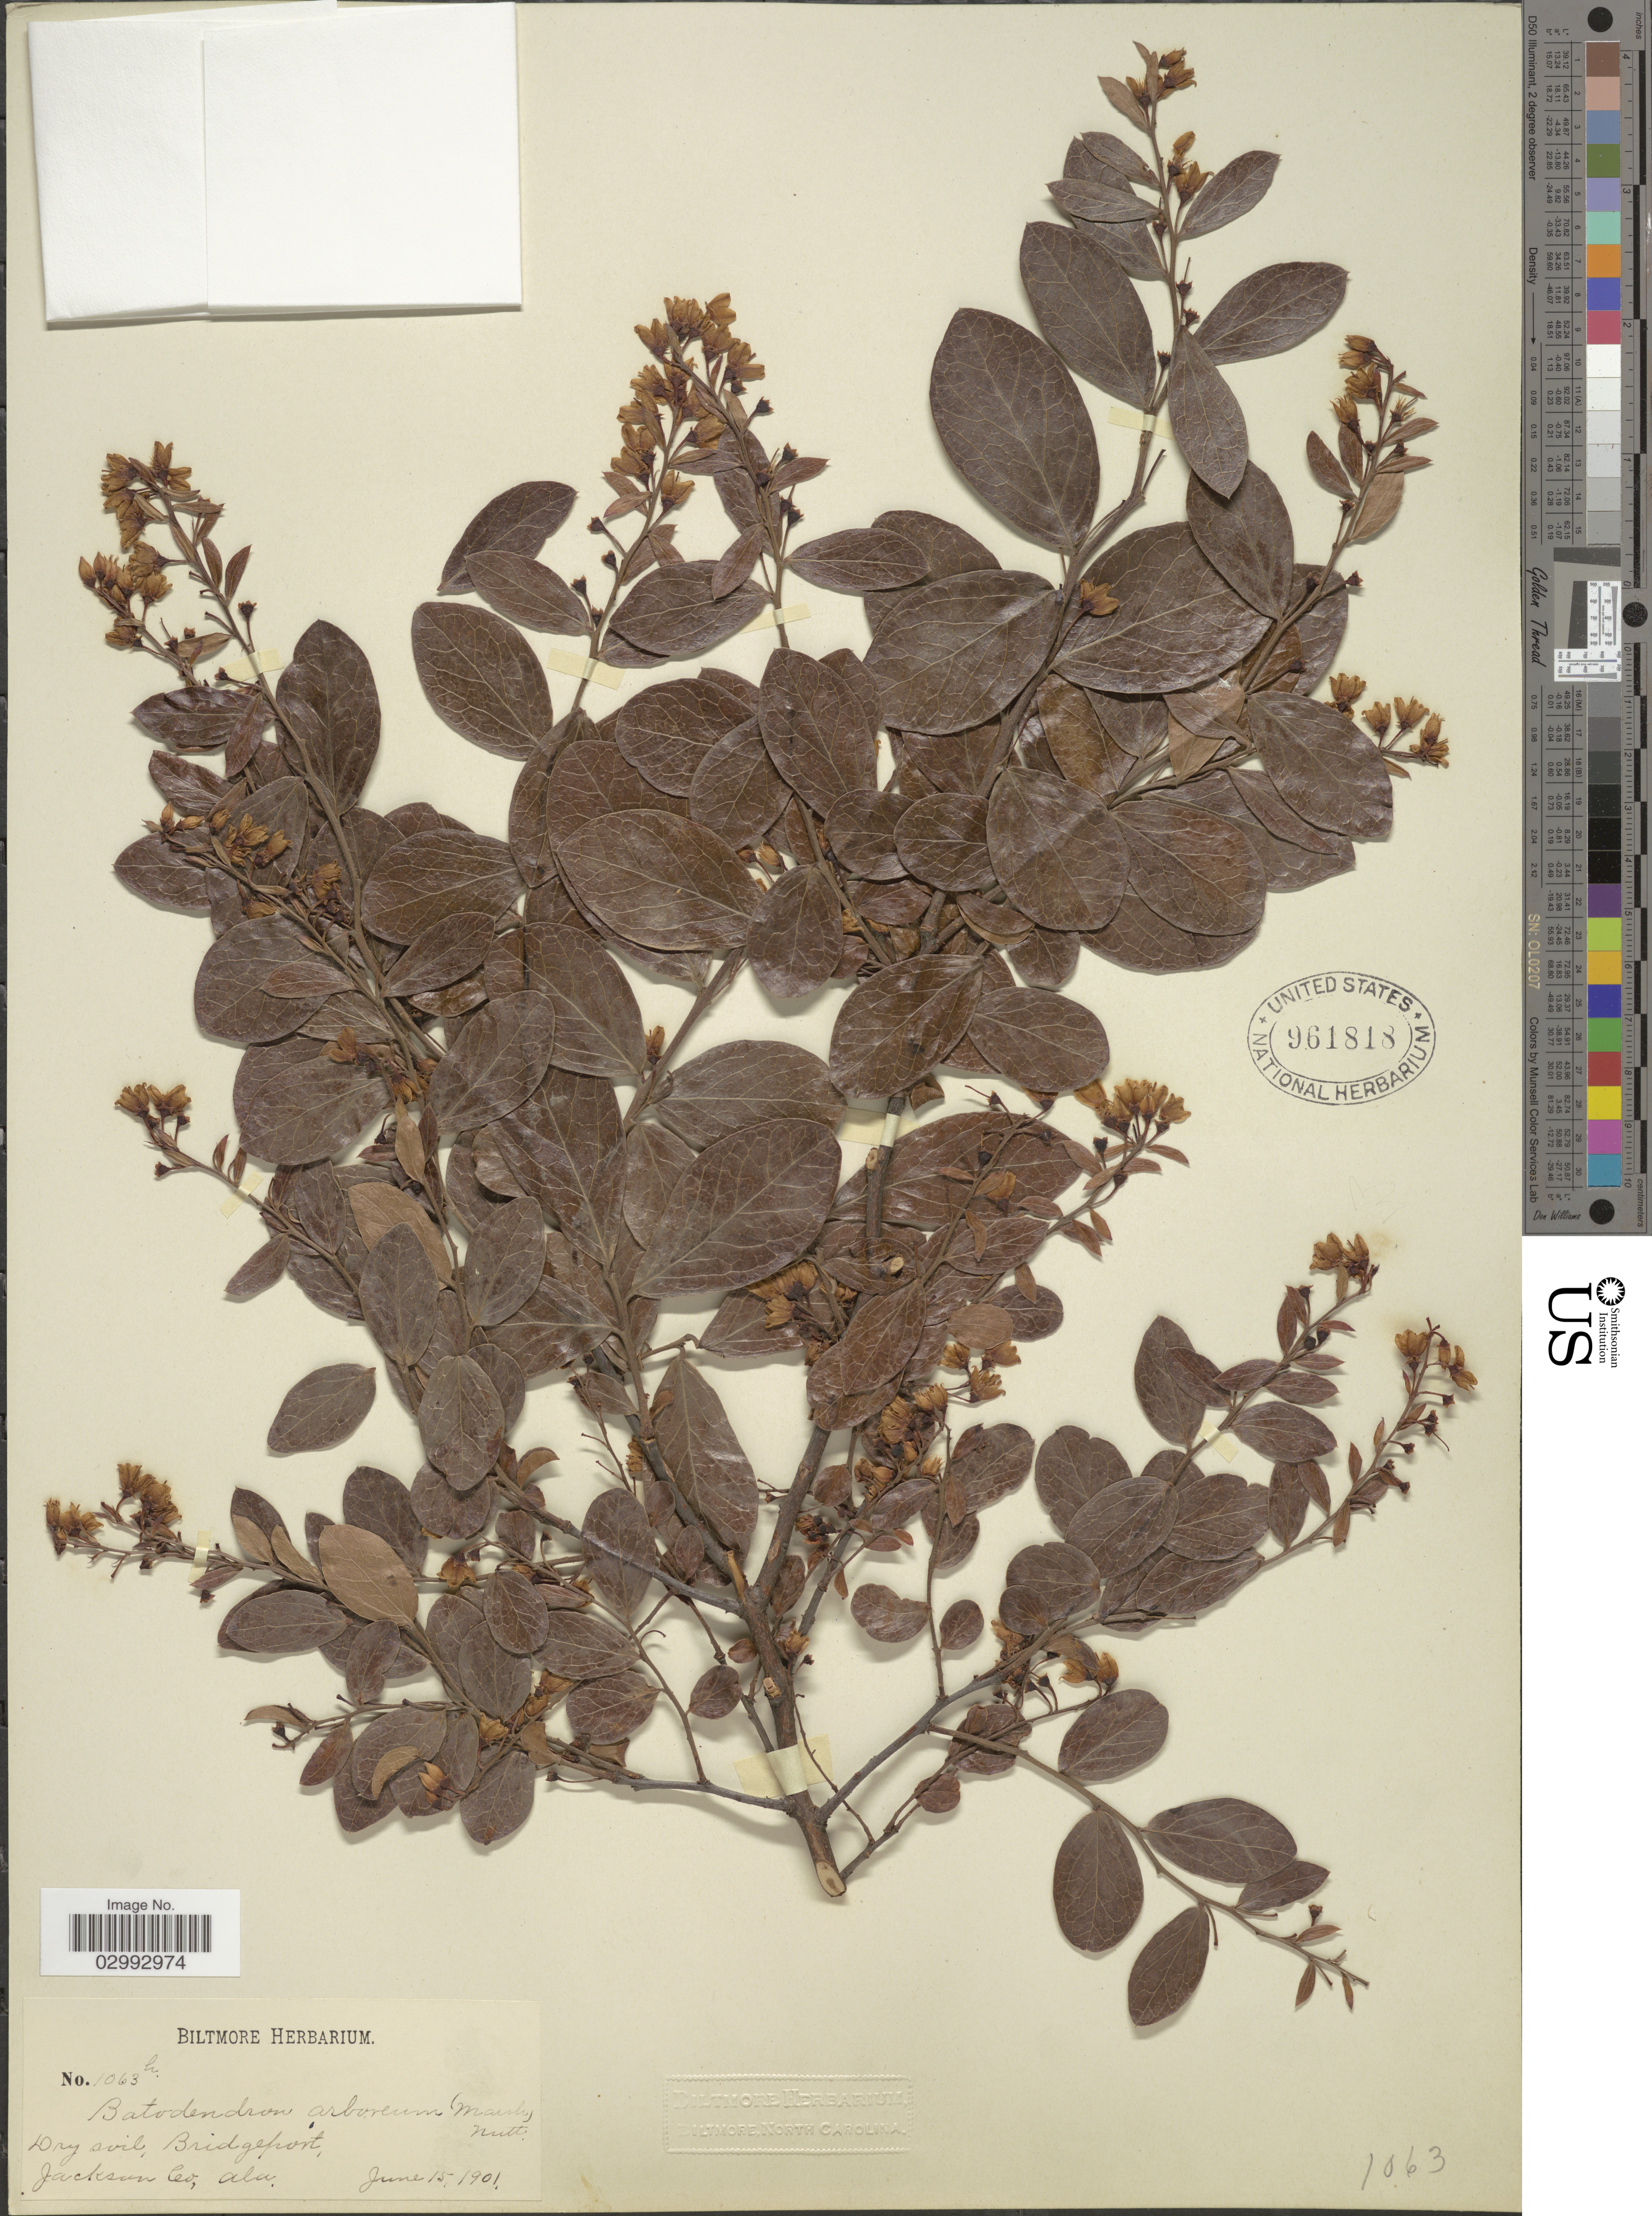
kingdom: Plantae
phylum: Tracheophyta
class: Magnoliopsida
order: Ericales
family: Ericaceae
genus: Batodendron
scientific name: Batodendron arboreum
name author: Nutt.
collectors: ex herb. Biltmore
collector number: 1063h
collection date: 1901-06-15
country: United States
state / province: Alabama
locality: Bridgeport, Jackson Co.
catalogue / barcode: US 961818